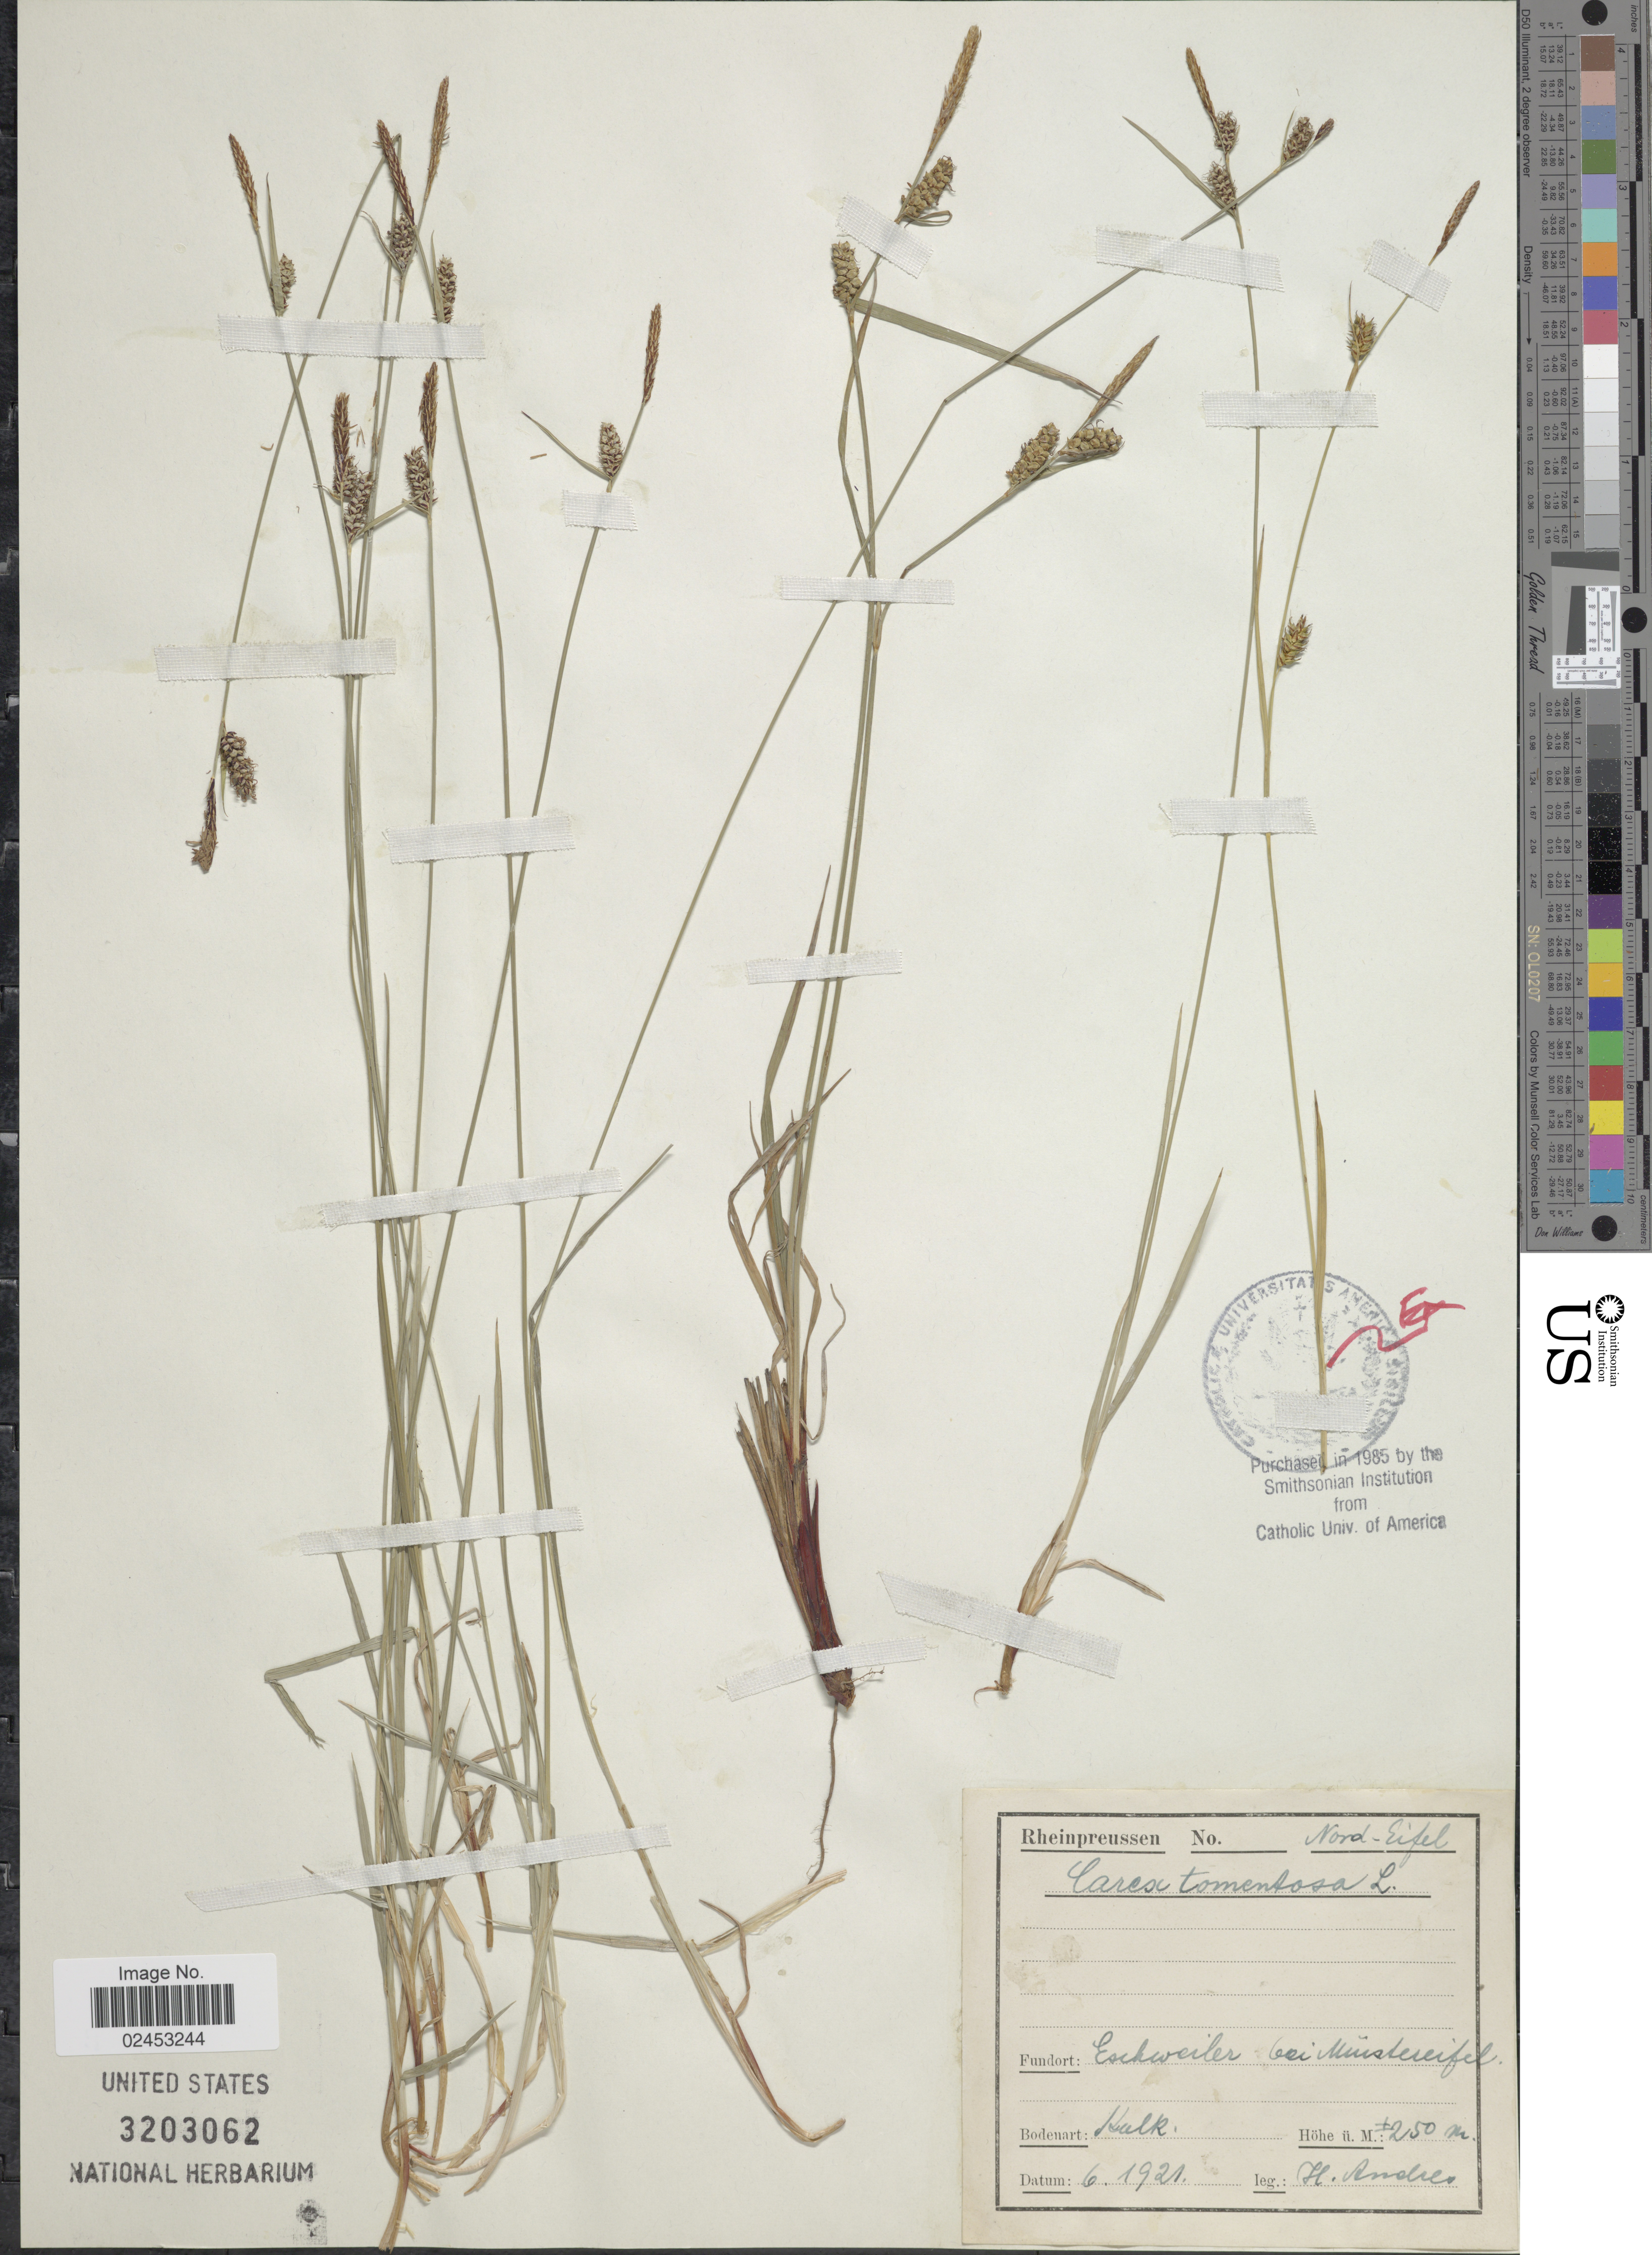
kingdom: Plantae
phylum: Tracheophyta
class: Liliopsida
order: Poales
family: Cyperaceae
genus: Carex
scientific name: Carex tomentosa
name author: L.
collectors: H. Andres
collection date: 1921-06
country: Germany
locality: Nord-Eifel, Fundort: Eschweiler bei Muistereifel. [interpreted]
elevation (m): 250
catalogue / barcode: US 3203062